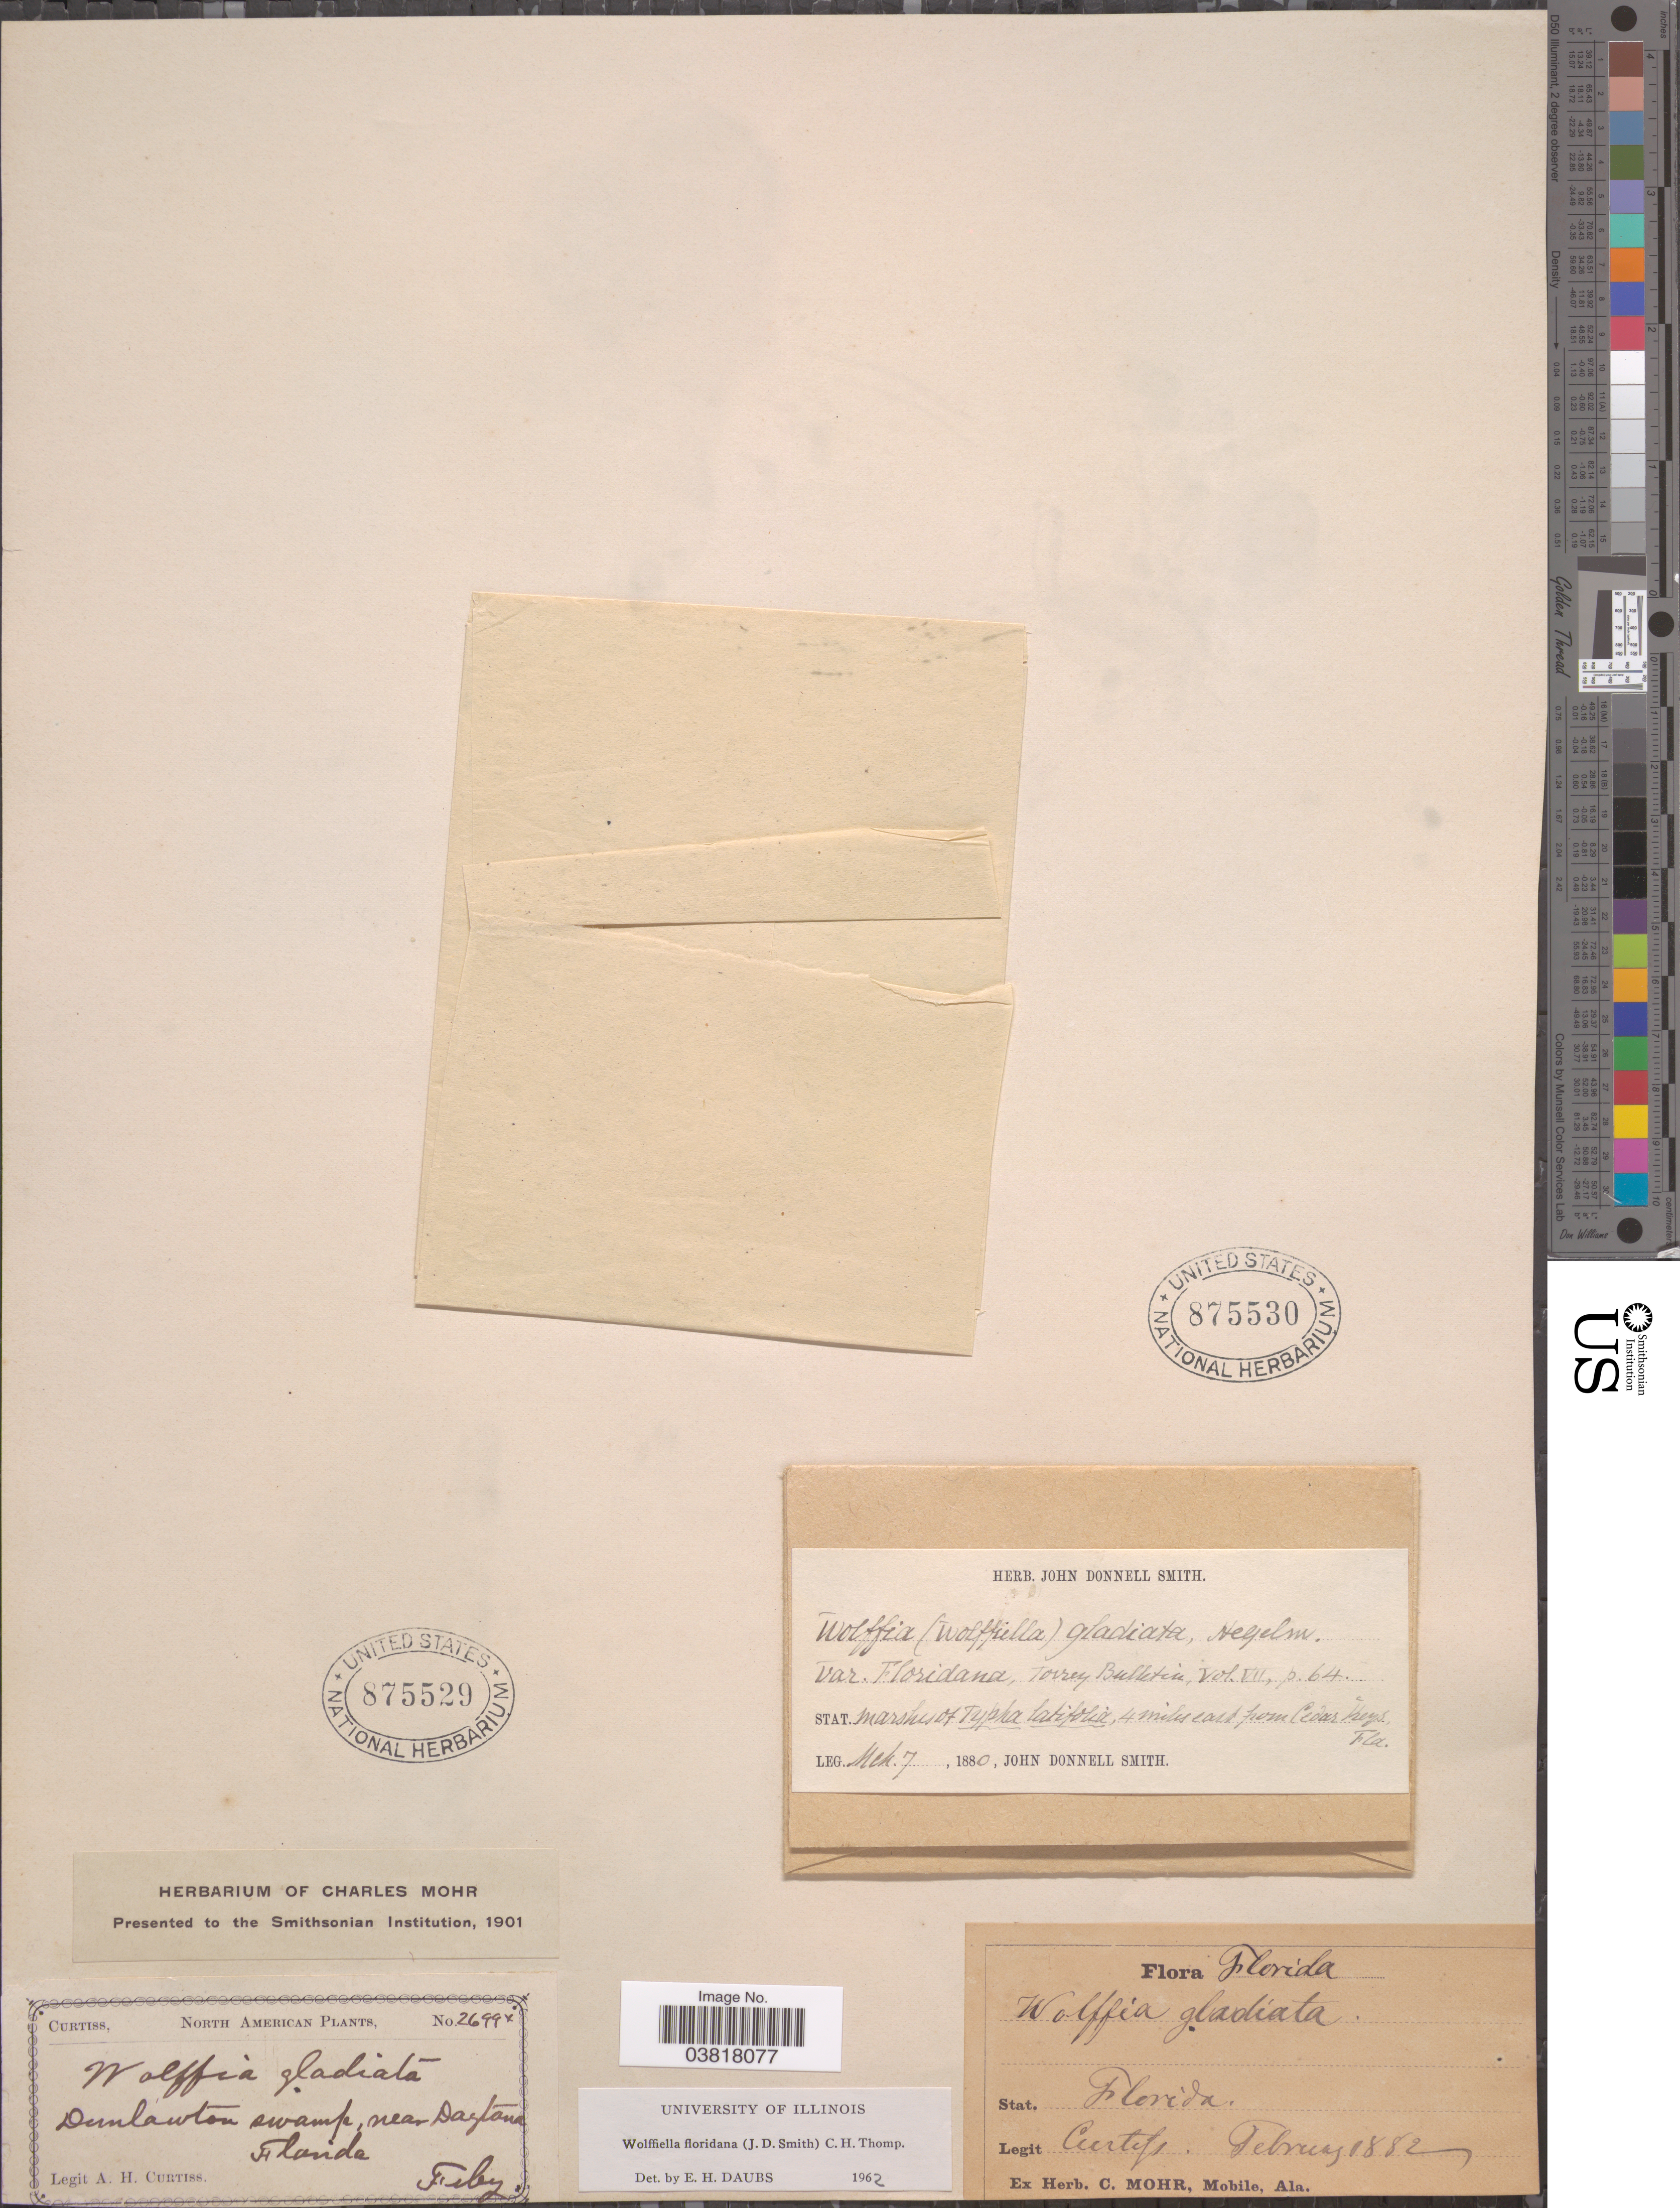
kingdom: Plantae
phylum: Tracheophyta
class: Liliopsida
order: Alismatales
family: Araceae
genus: Wolffiella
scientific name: Wolffiella floridana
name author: (Donn. Sm.) C.H. Thomps.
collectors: J. Donnell Smith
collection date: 1880-03-07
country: United States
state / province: Florida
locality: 4 miles east from Cedar Keys.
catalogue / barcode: US 875530